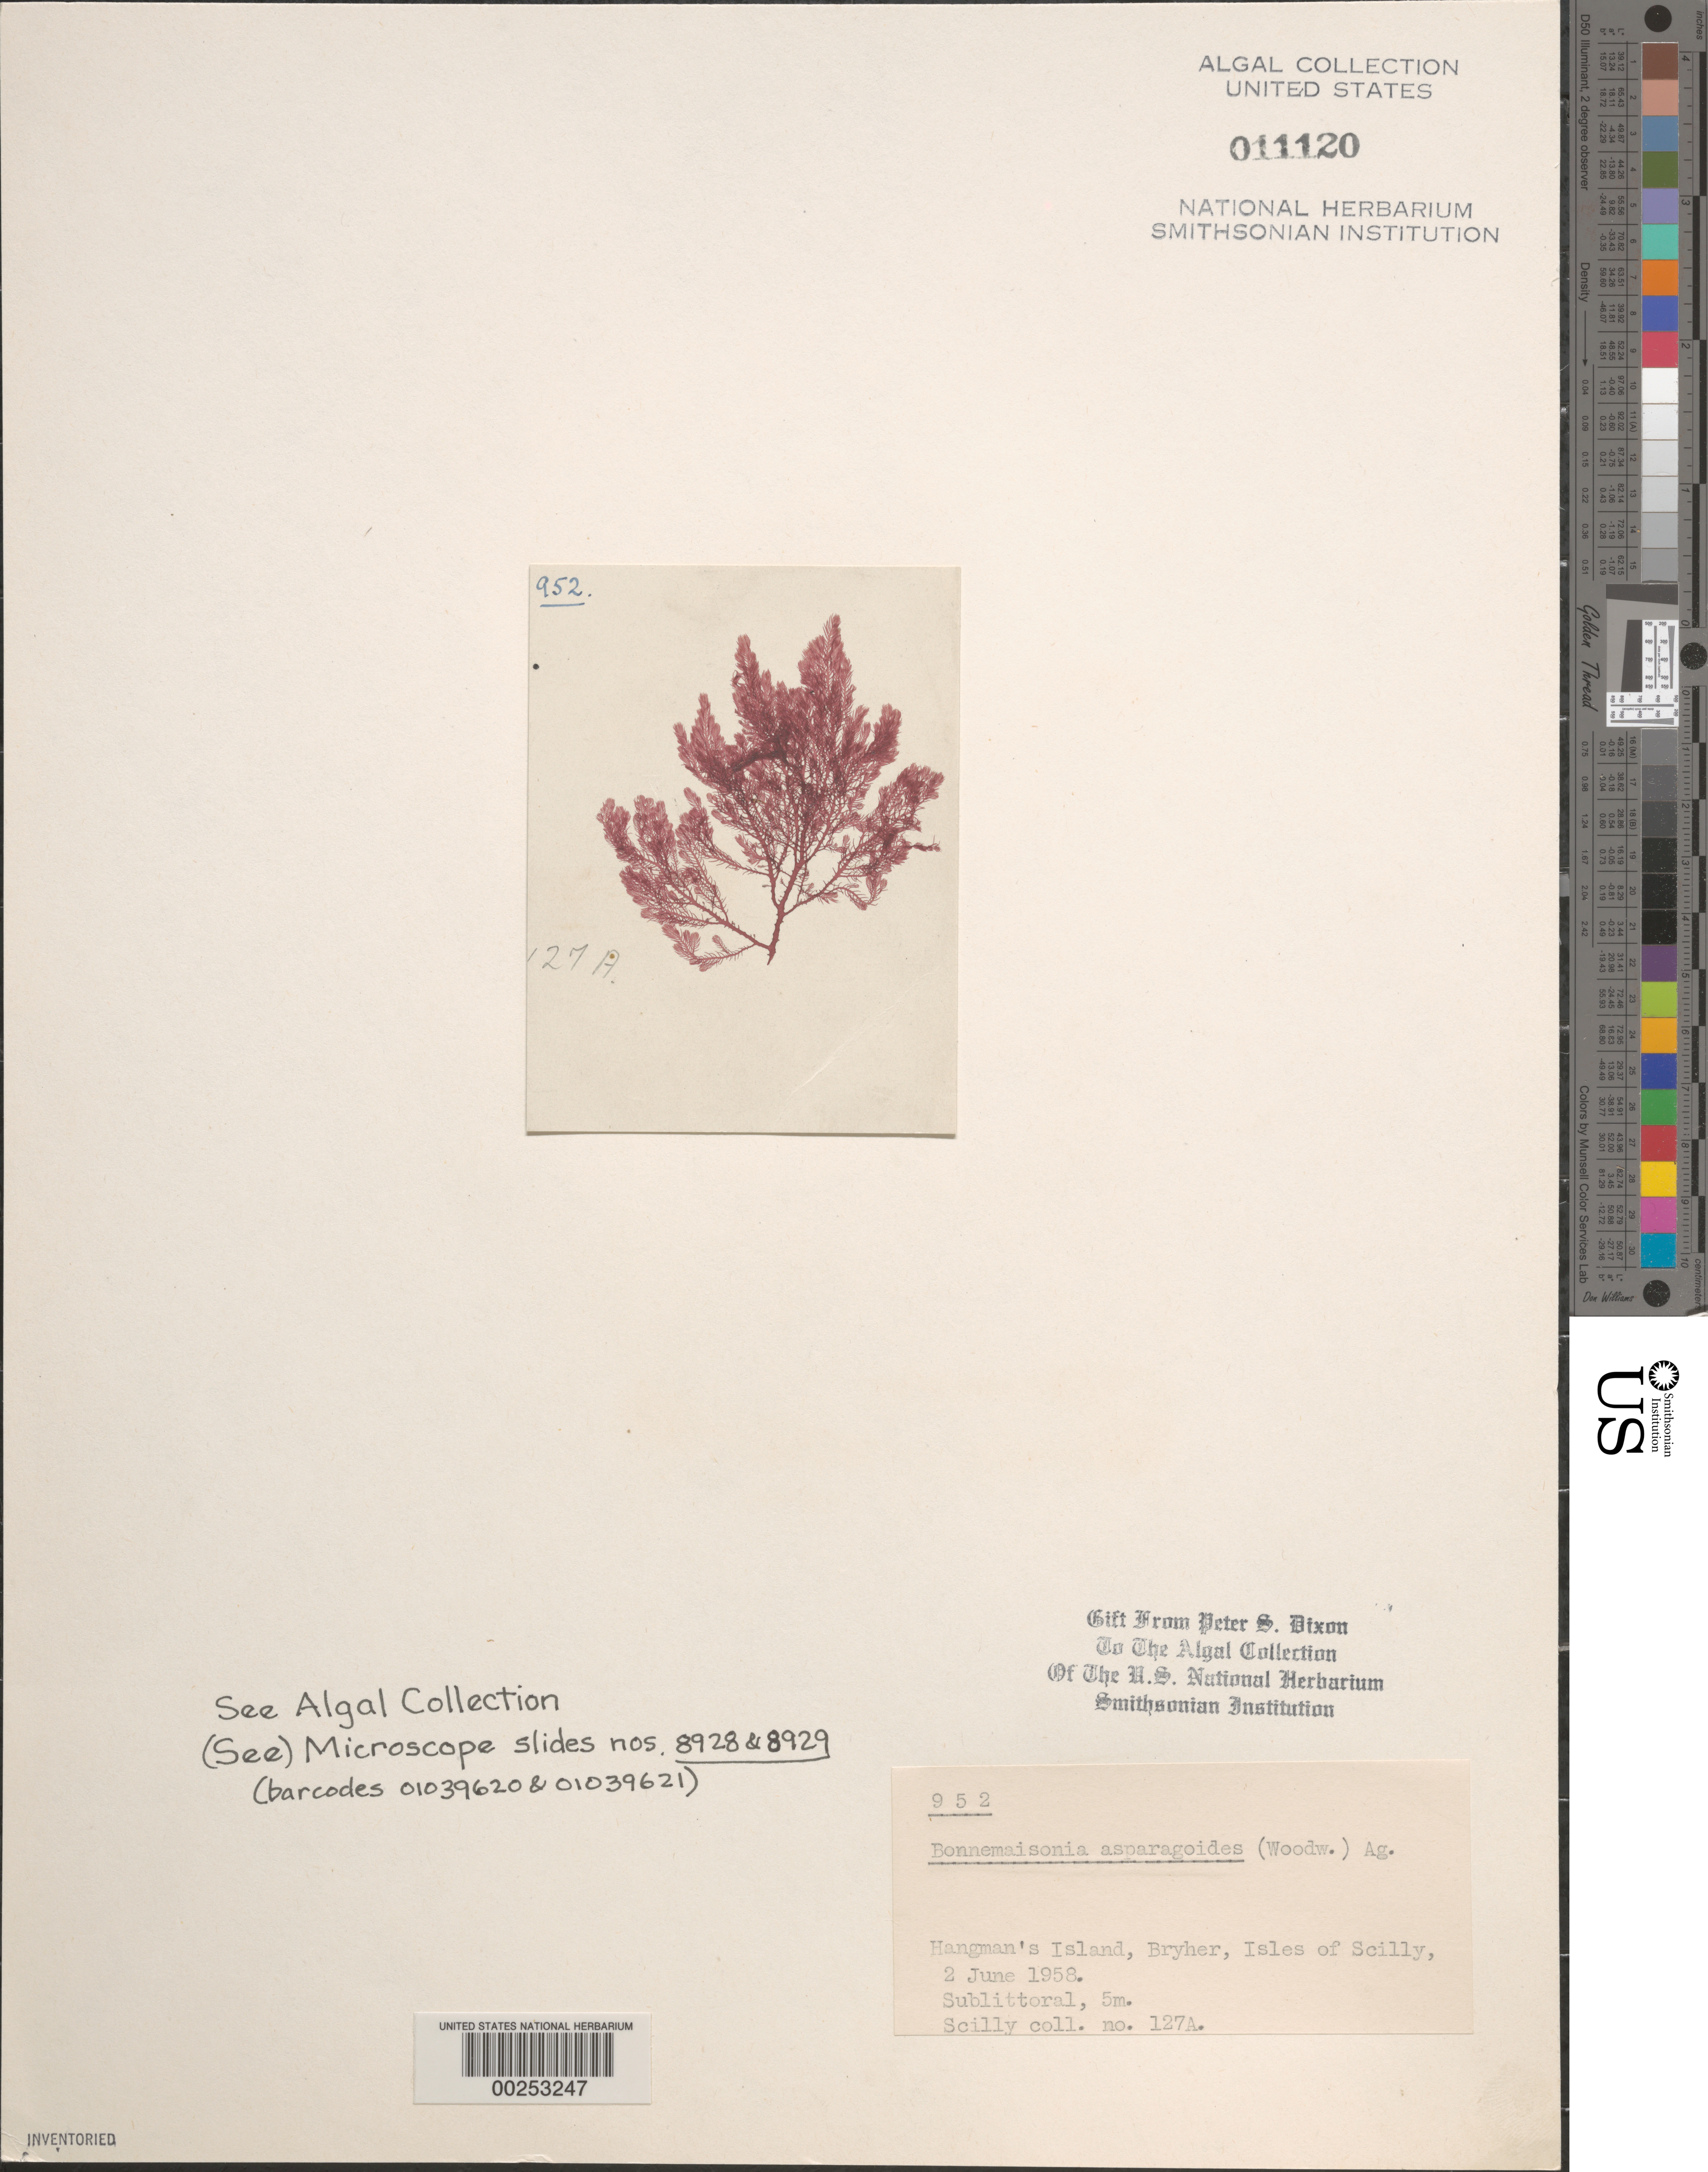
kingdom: Plantae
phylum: Rhodophyta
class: Florideophyceae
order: Bonnemaisoniales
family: Bonnemaisoniaceae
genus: Bonnemaisonia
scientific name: Bonnemaisonia asparagoides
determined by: Dixon, P. S.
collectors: P. S. Dixon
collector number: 127a & PSD 952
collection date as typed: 02 Jun 1958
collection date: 1958-06-02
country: United Kingdom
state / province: England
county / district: Council of the Isles of Scilly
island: Bryher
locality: Hangman's Island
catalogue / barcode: US 11120